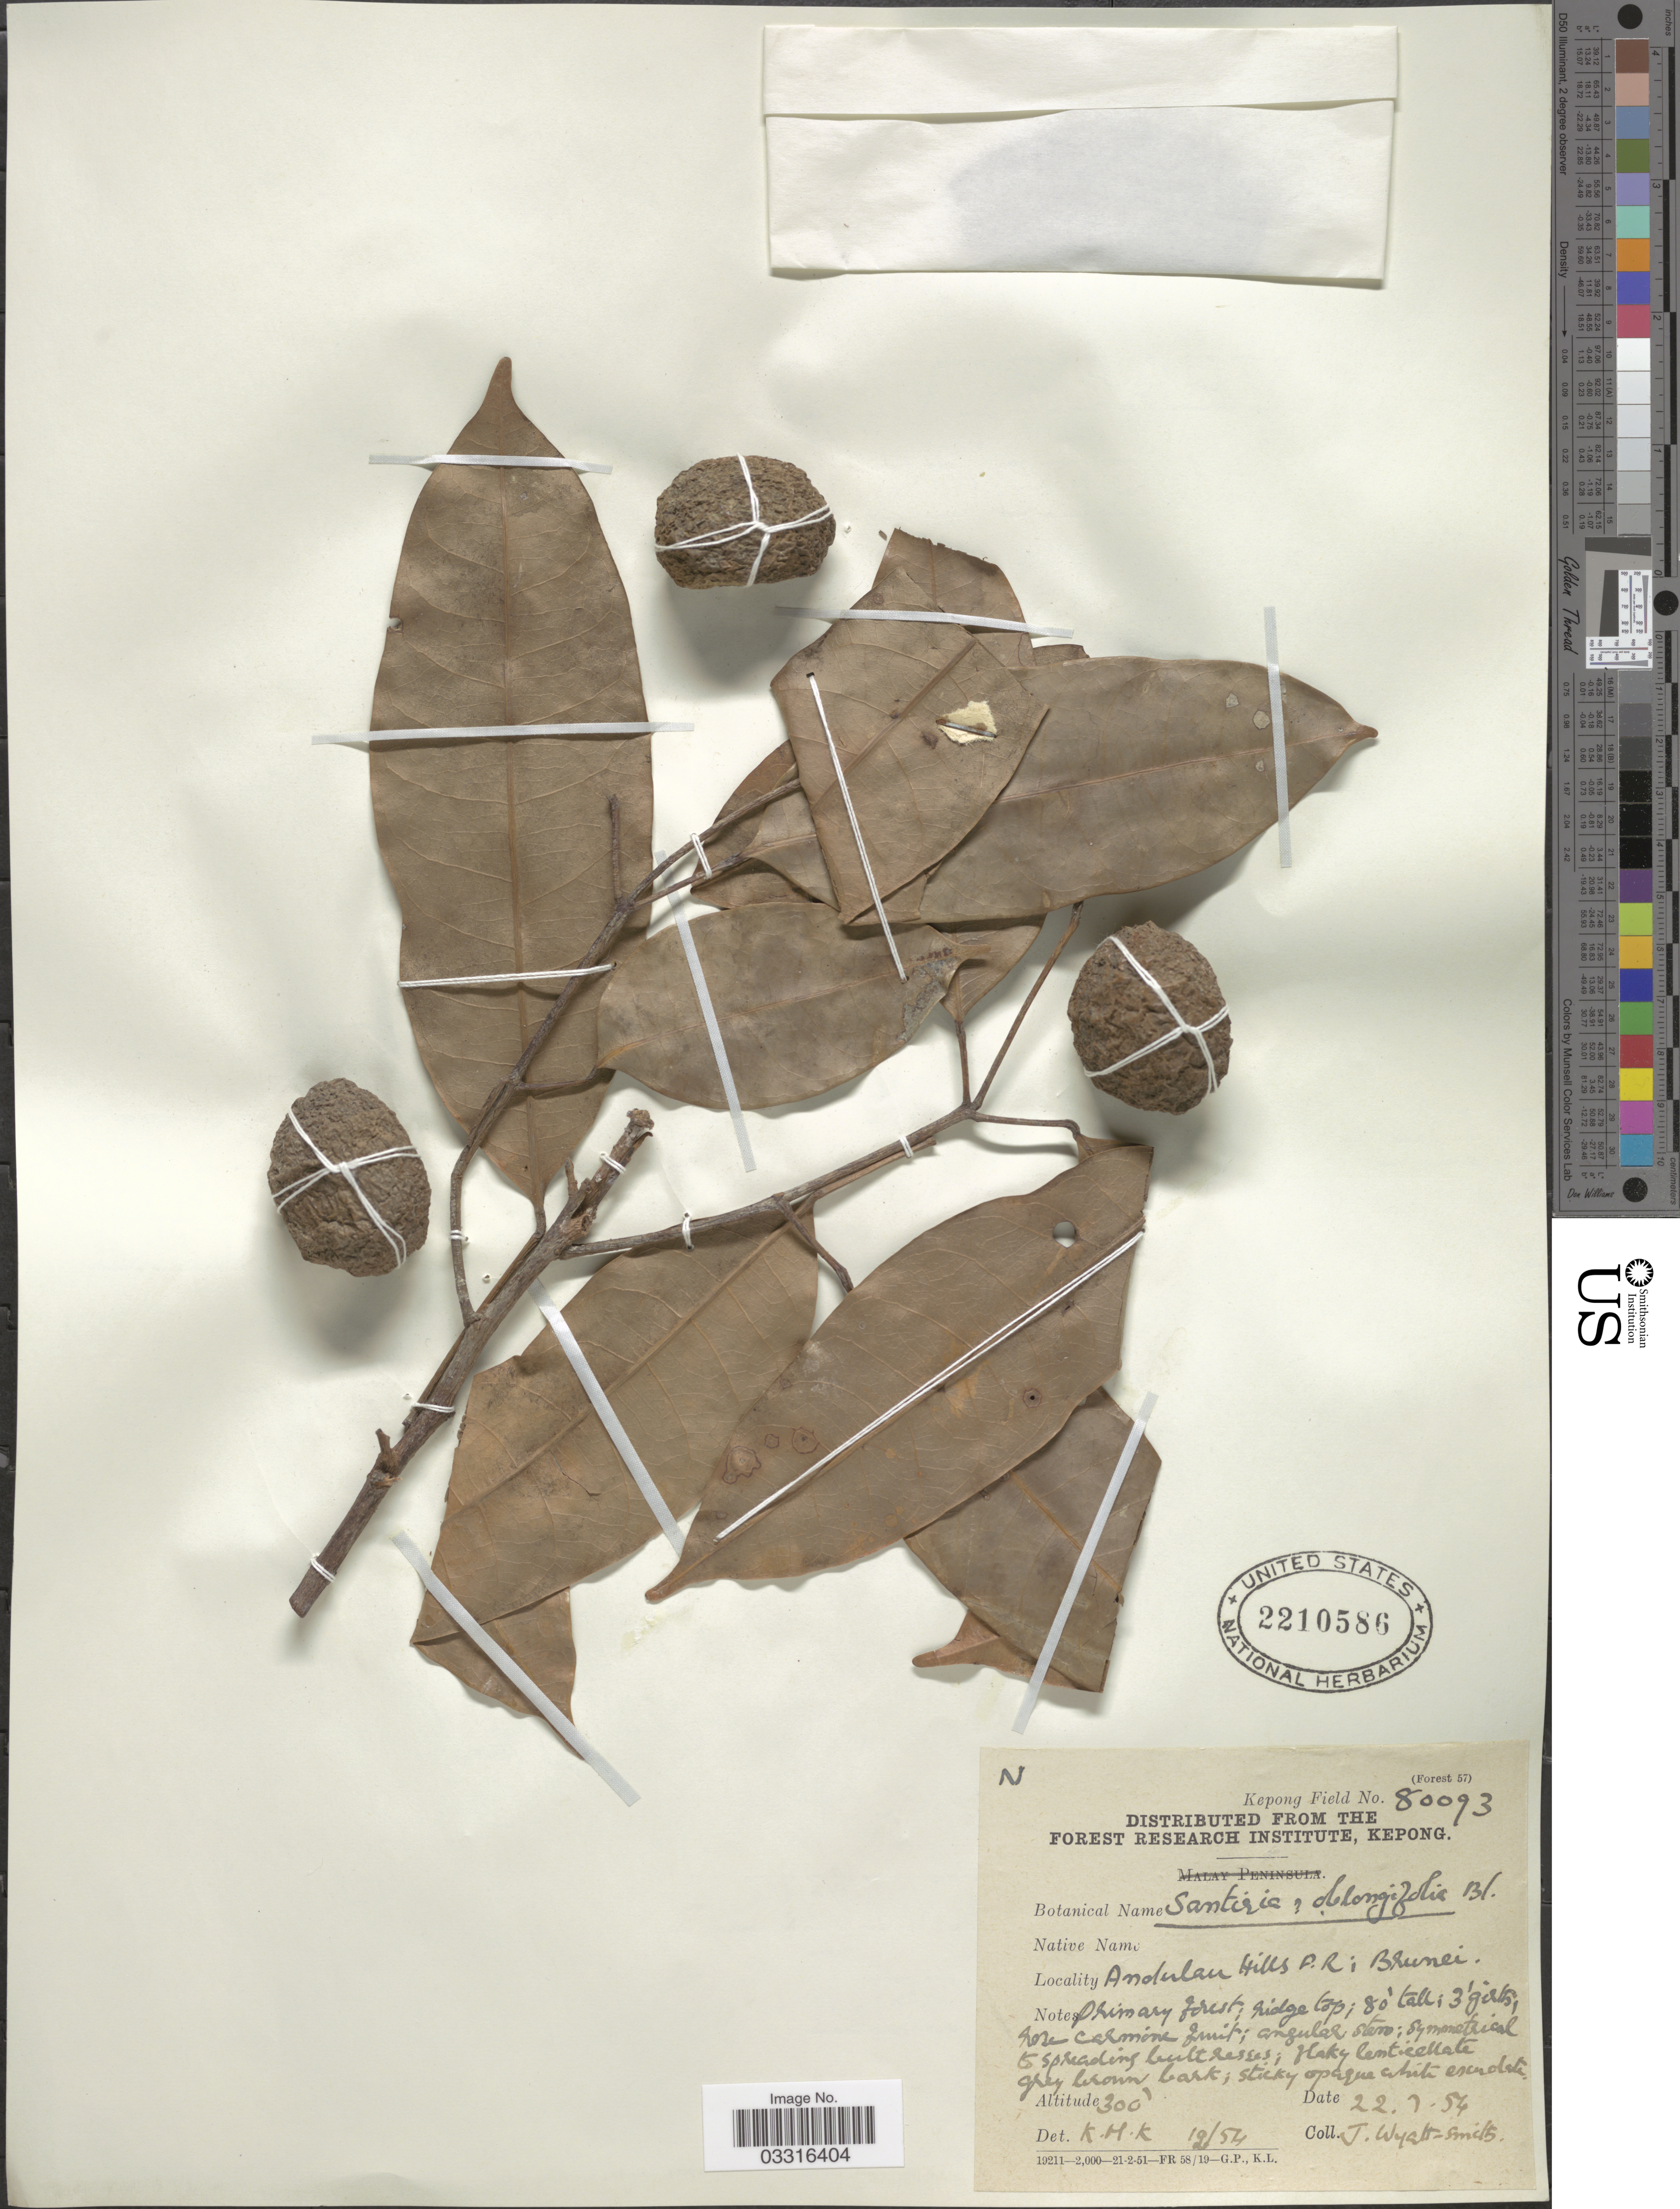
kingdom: Plantae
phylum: Tracheophyta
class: Magnoliopsida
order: Sapindales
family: Burseraceae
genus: Santiria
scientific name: Santiria oblongifolia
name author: Blume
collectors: J. Wyatt-Smith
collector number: Kepong Field 80093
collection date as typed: Transcribed d/m/y: 22/7/54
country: Brunei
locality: Andulau Hills F.R.; Brunei.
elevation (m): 91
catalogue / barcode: US 2210586